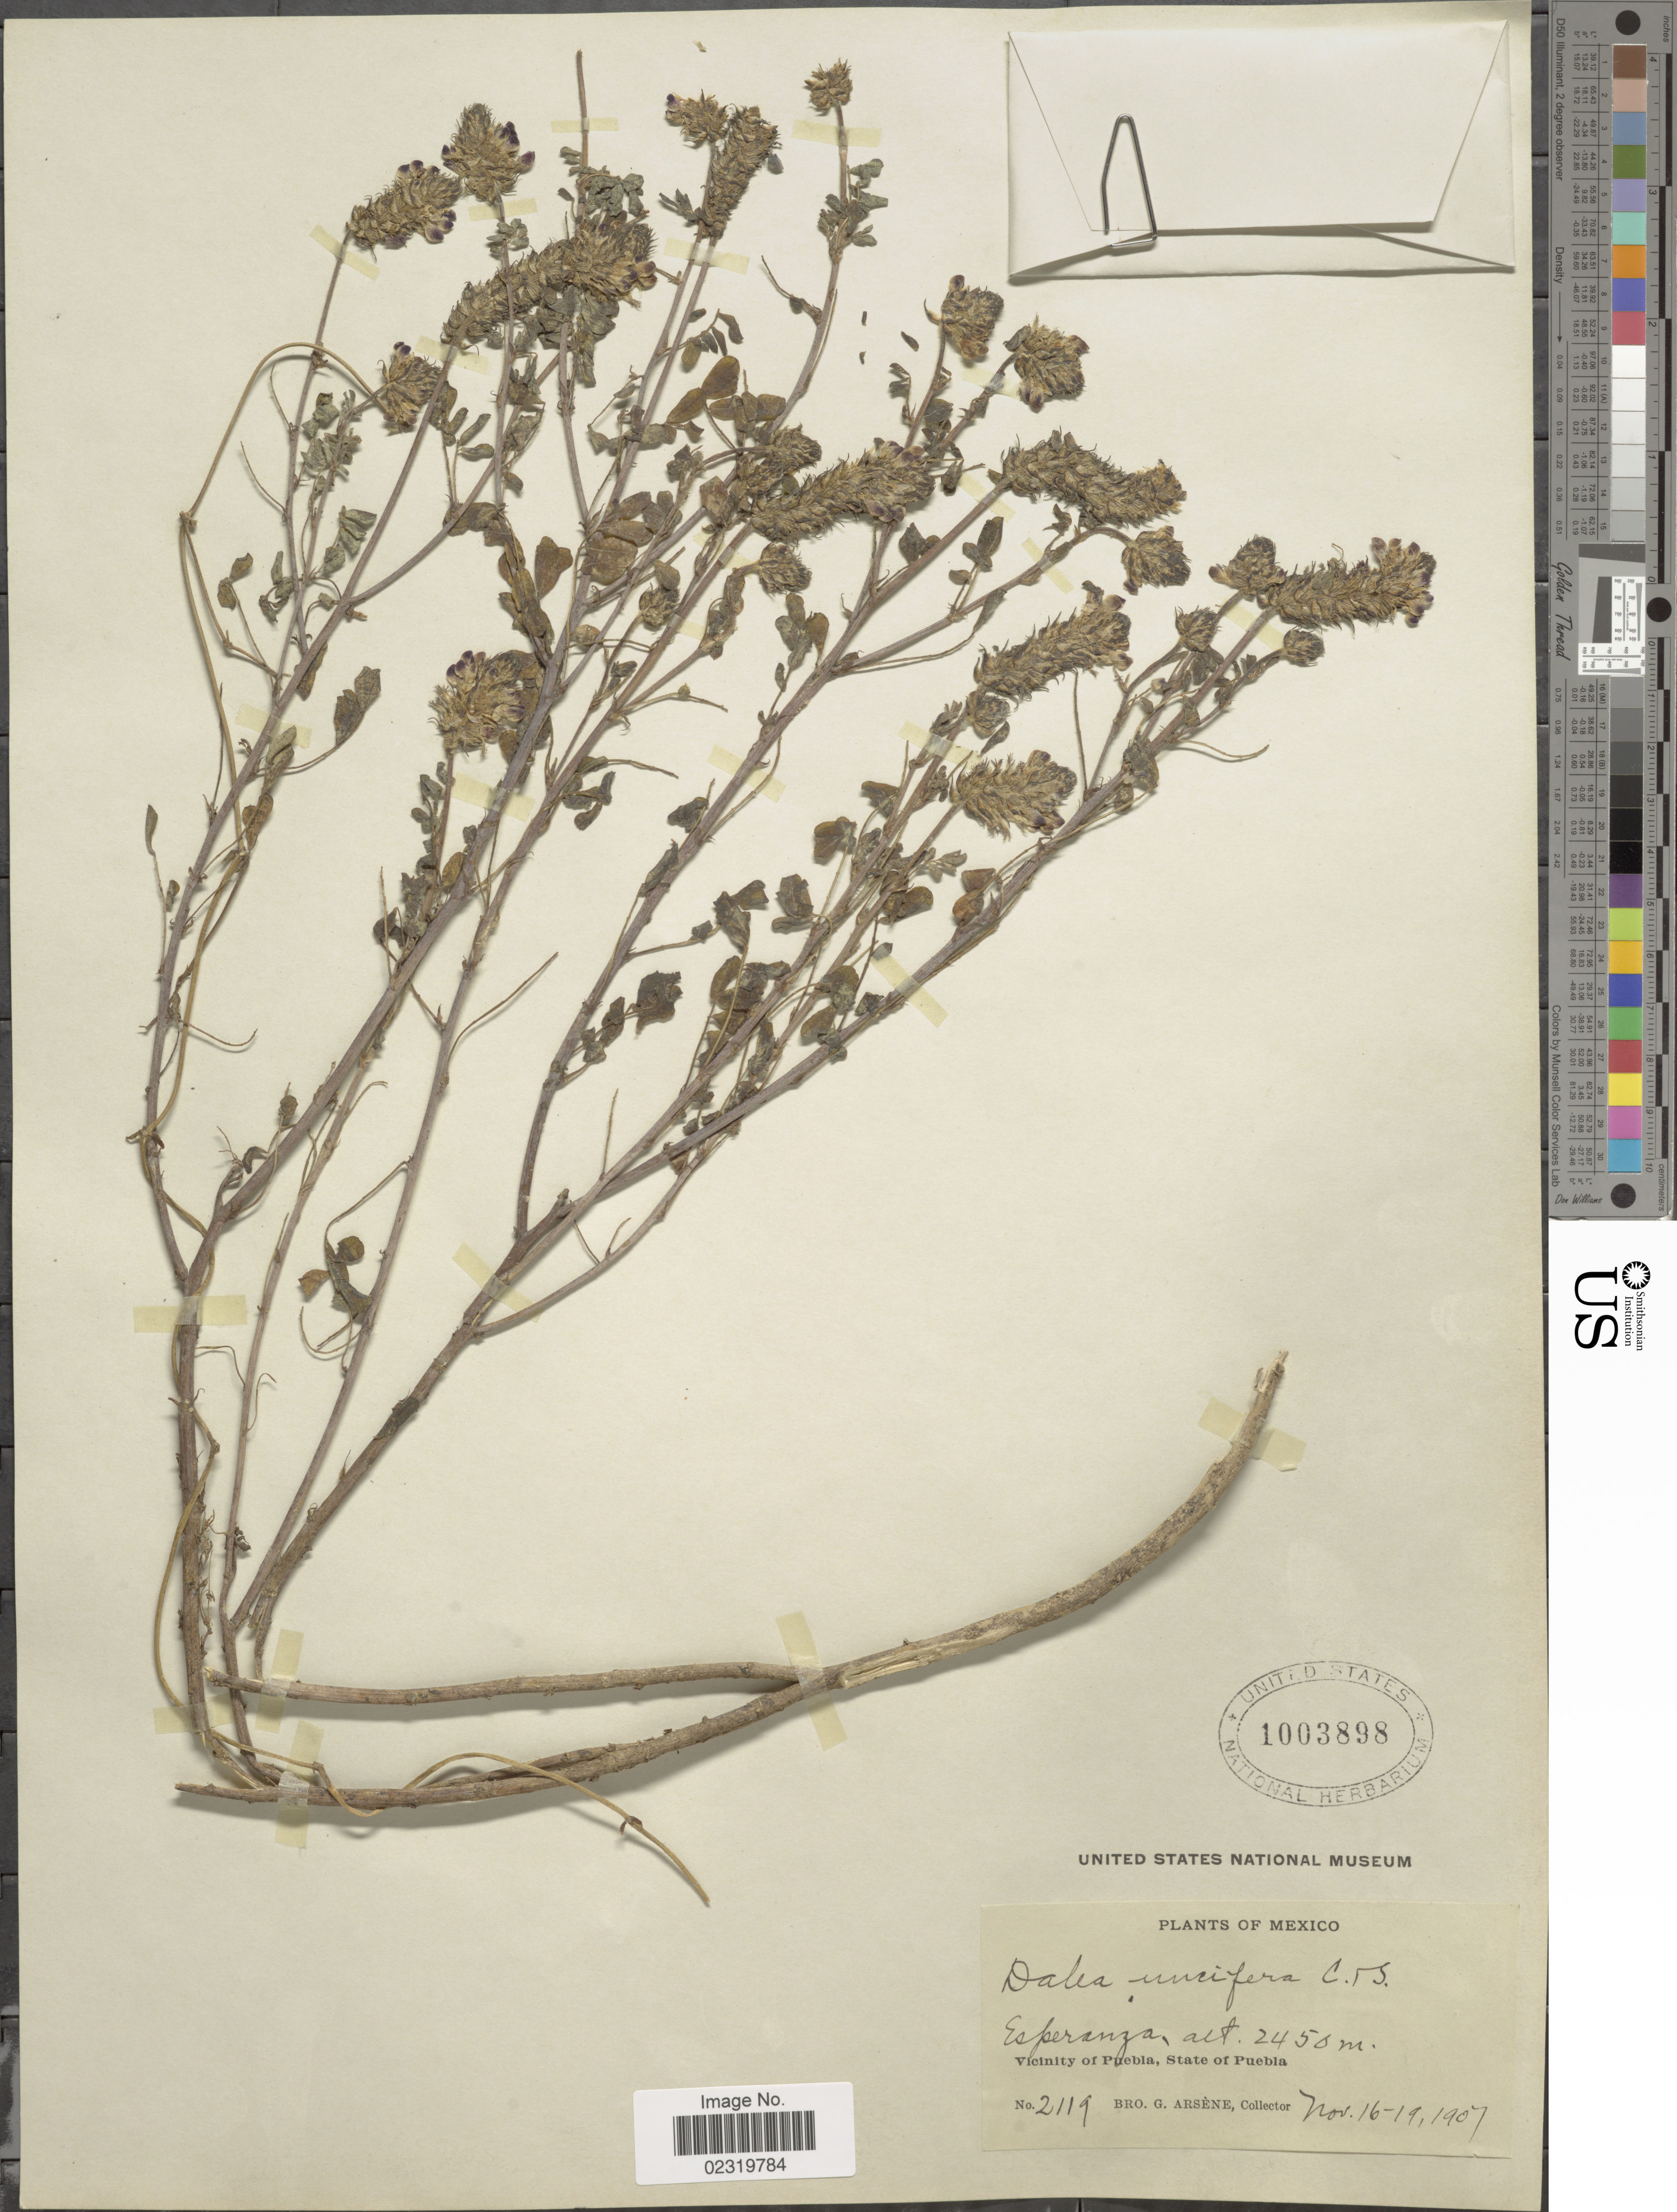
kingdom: Plantae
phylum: Tracheophyta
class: Magnoliopsida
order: Fabales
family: Fabaceae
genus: Dalea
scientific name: Dalea obovatifolia var. obovatifolia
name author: Ortega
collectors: Bro. G. Arsène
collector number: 2119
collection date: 1907-11-16/1907-11-19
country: Mexico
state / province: Puebla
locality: Esperanza. Vicinity of Puebla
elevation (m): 2450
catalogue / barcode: US 1003898